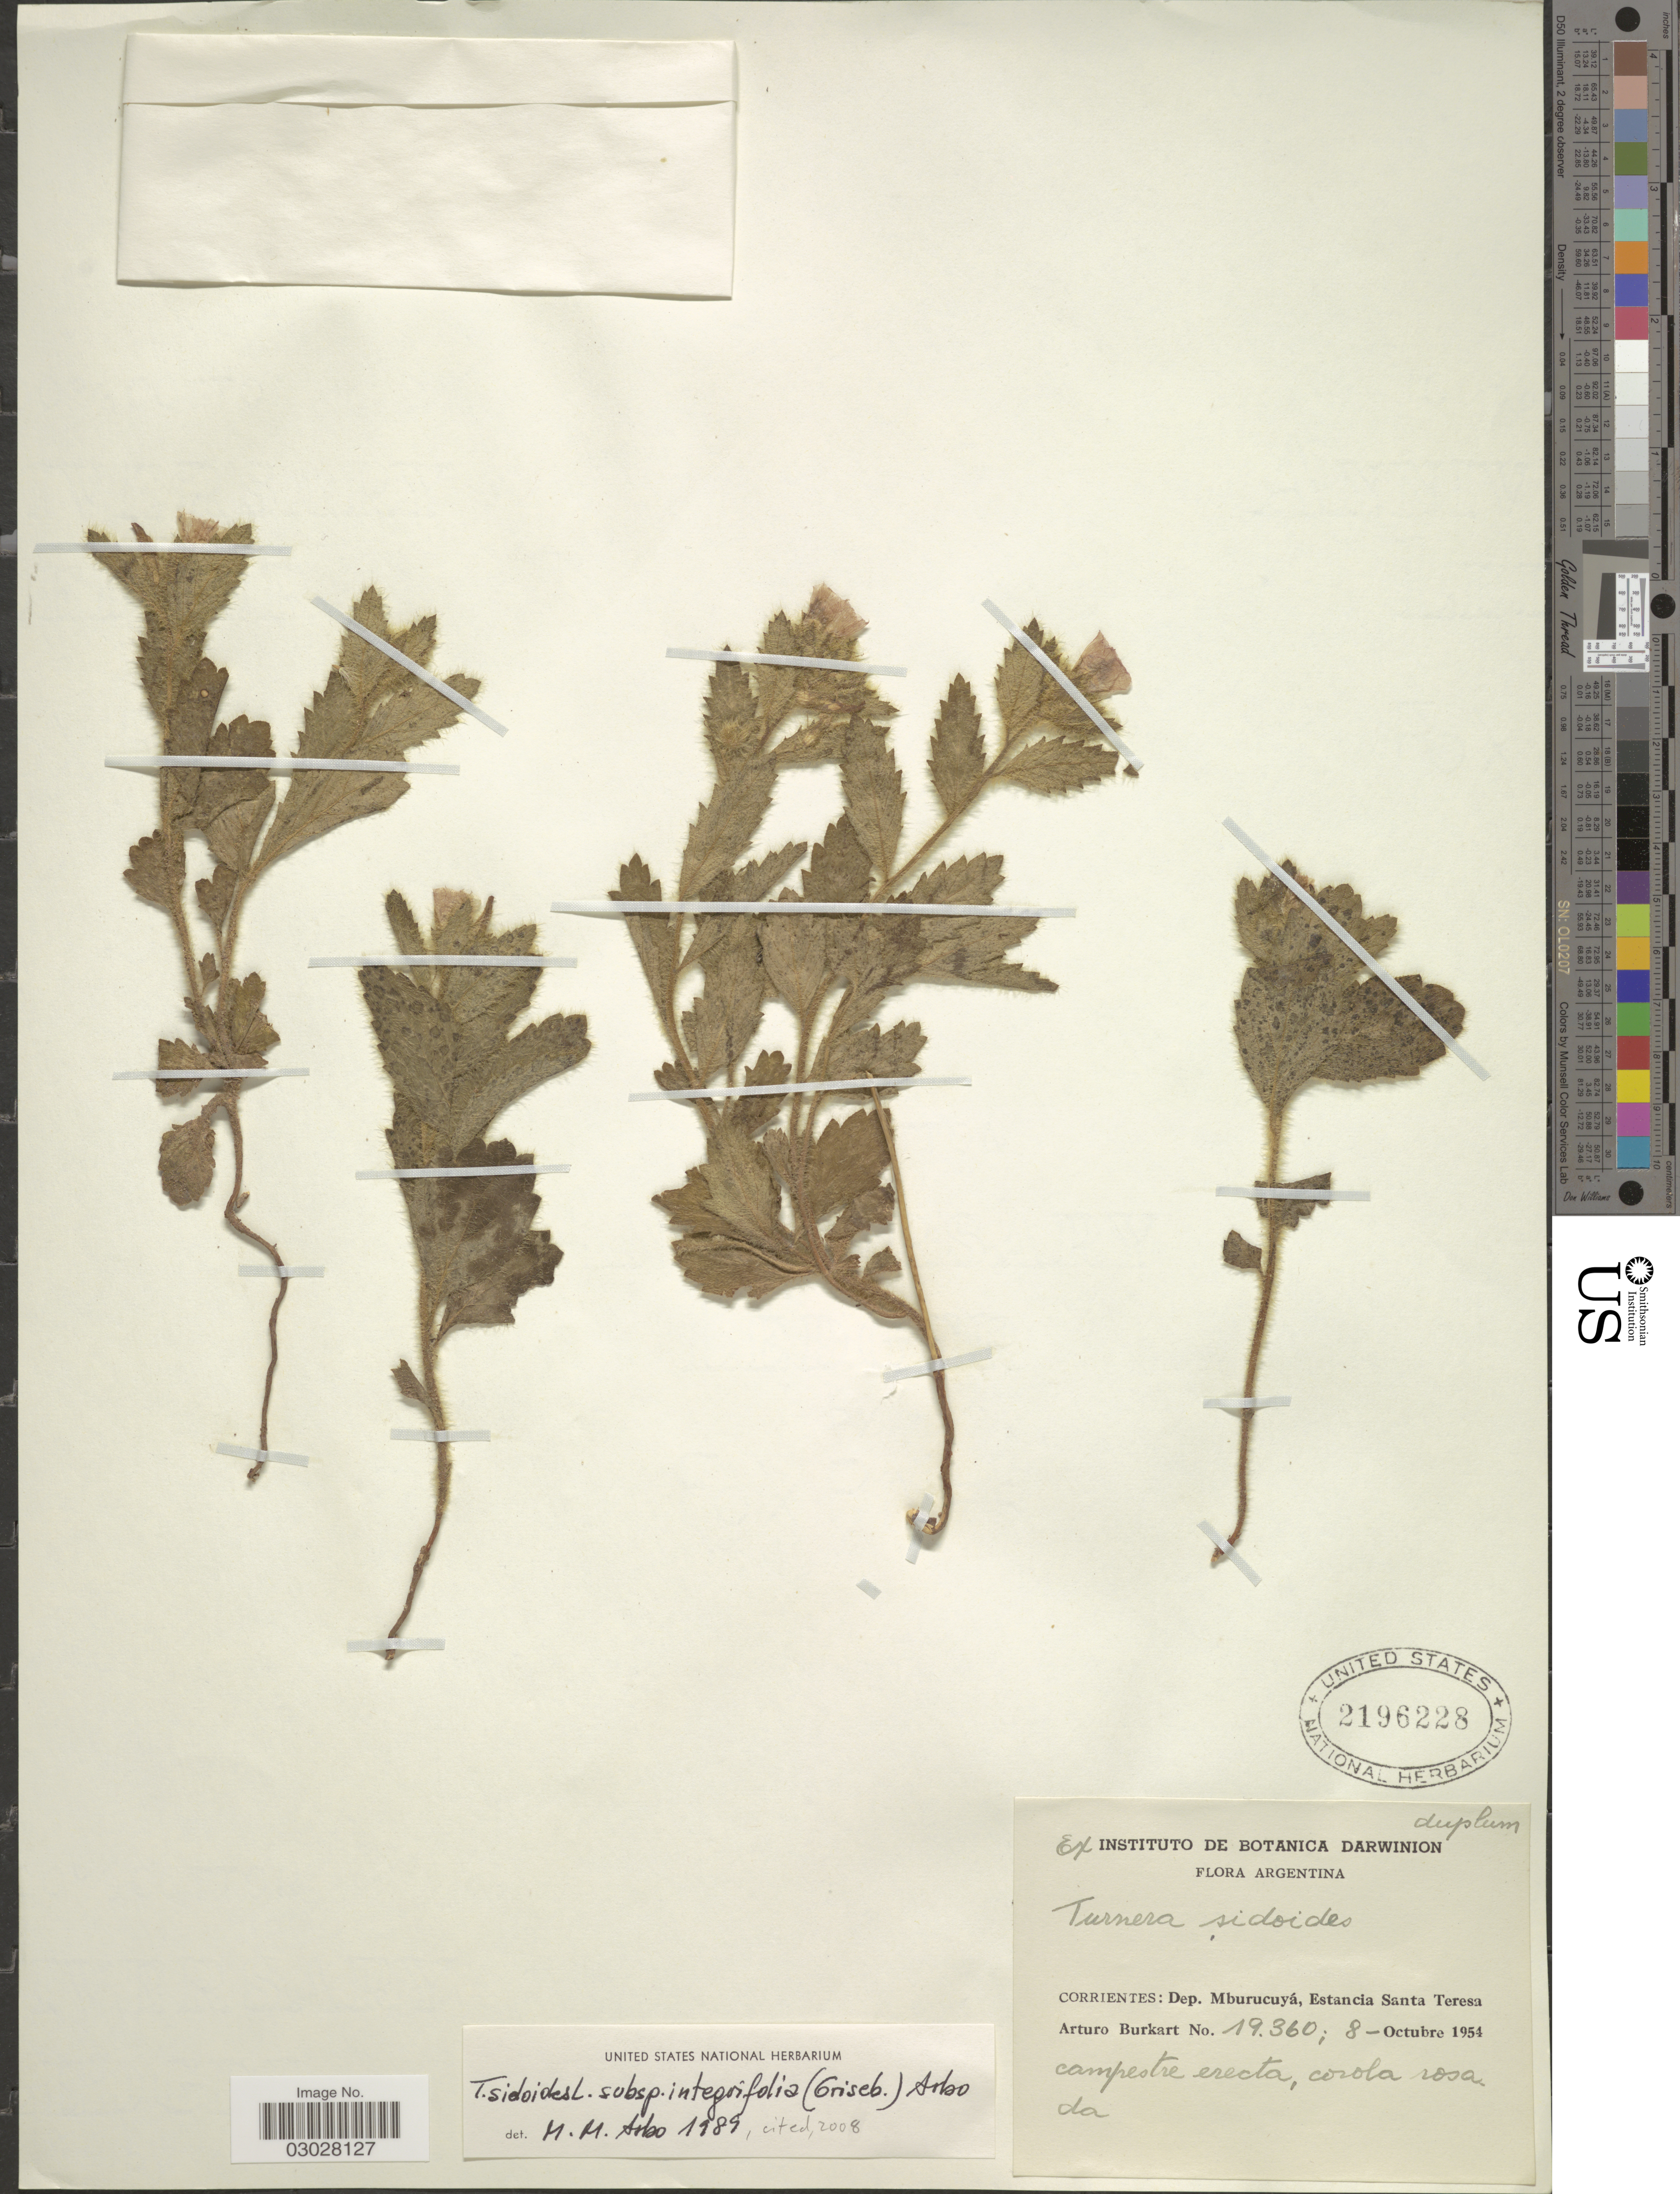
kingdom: Plantae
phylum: Tracheophyta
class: Magnoliopsida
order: Malpighiales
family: Turneraceae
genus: Turnera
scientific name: Turnera sidoides subsp. integrifolia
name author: (Griseb.) Arbo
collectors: A. E. Burkart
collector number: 19360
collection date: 1954-10-08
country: Argentina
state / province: Corrientes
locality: Corrientes: Dep. Mburucuyá, Estancia Santa Teresa.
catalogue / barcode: US 2196228